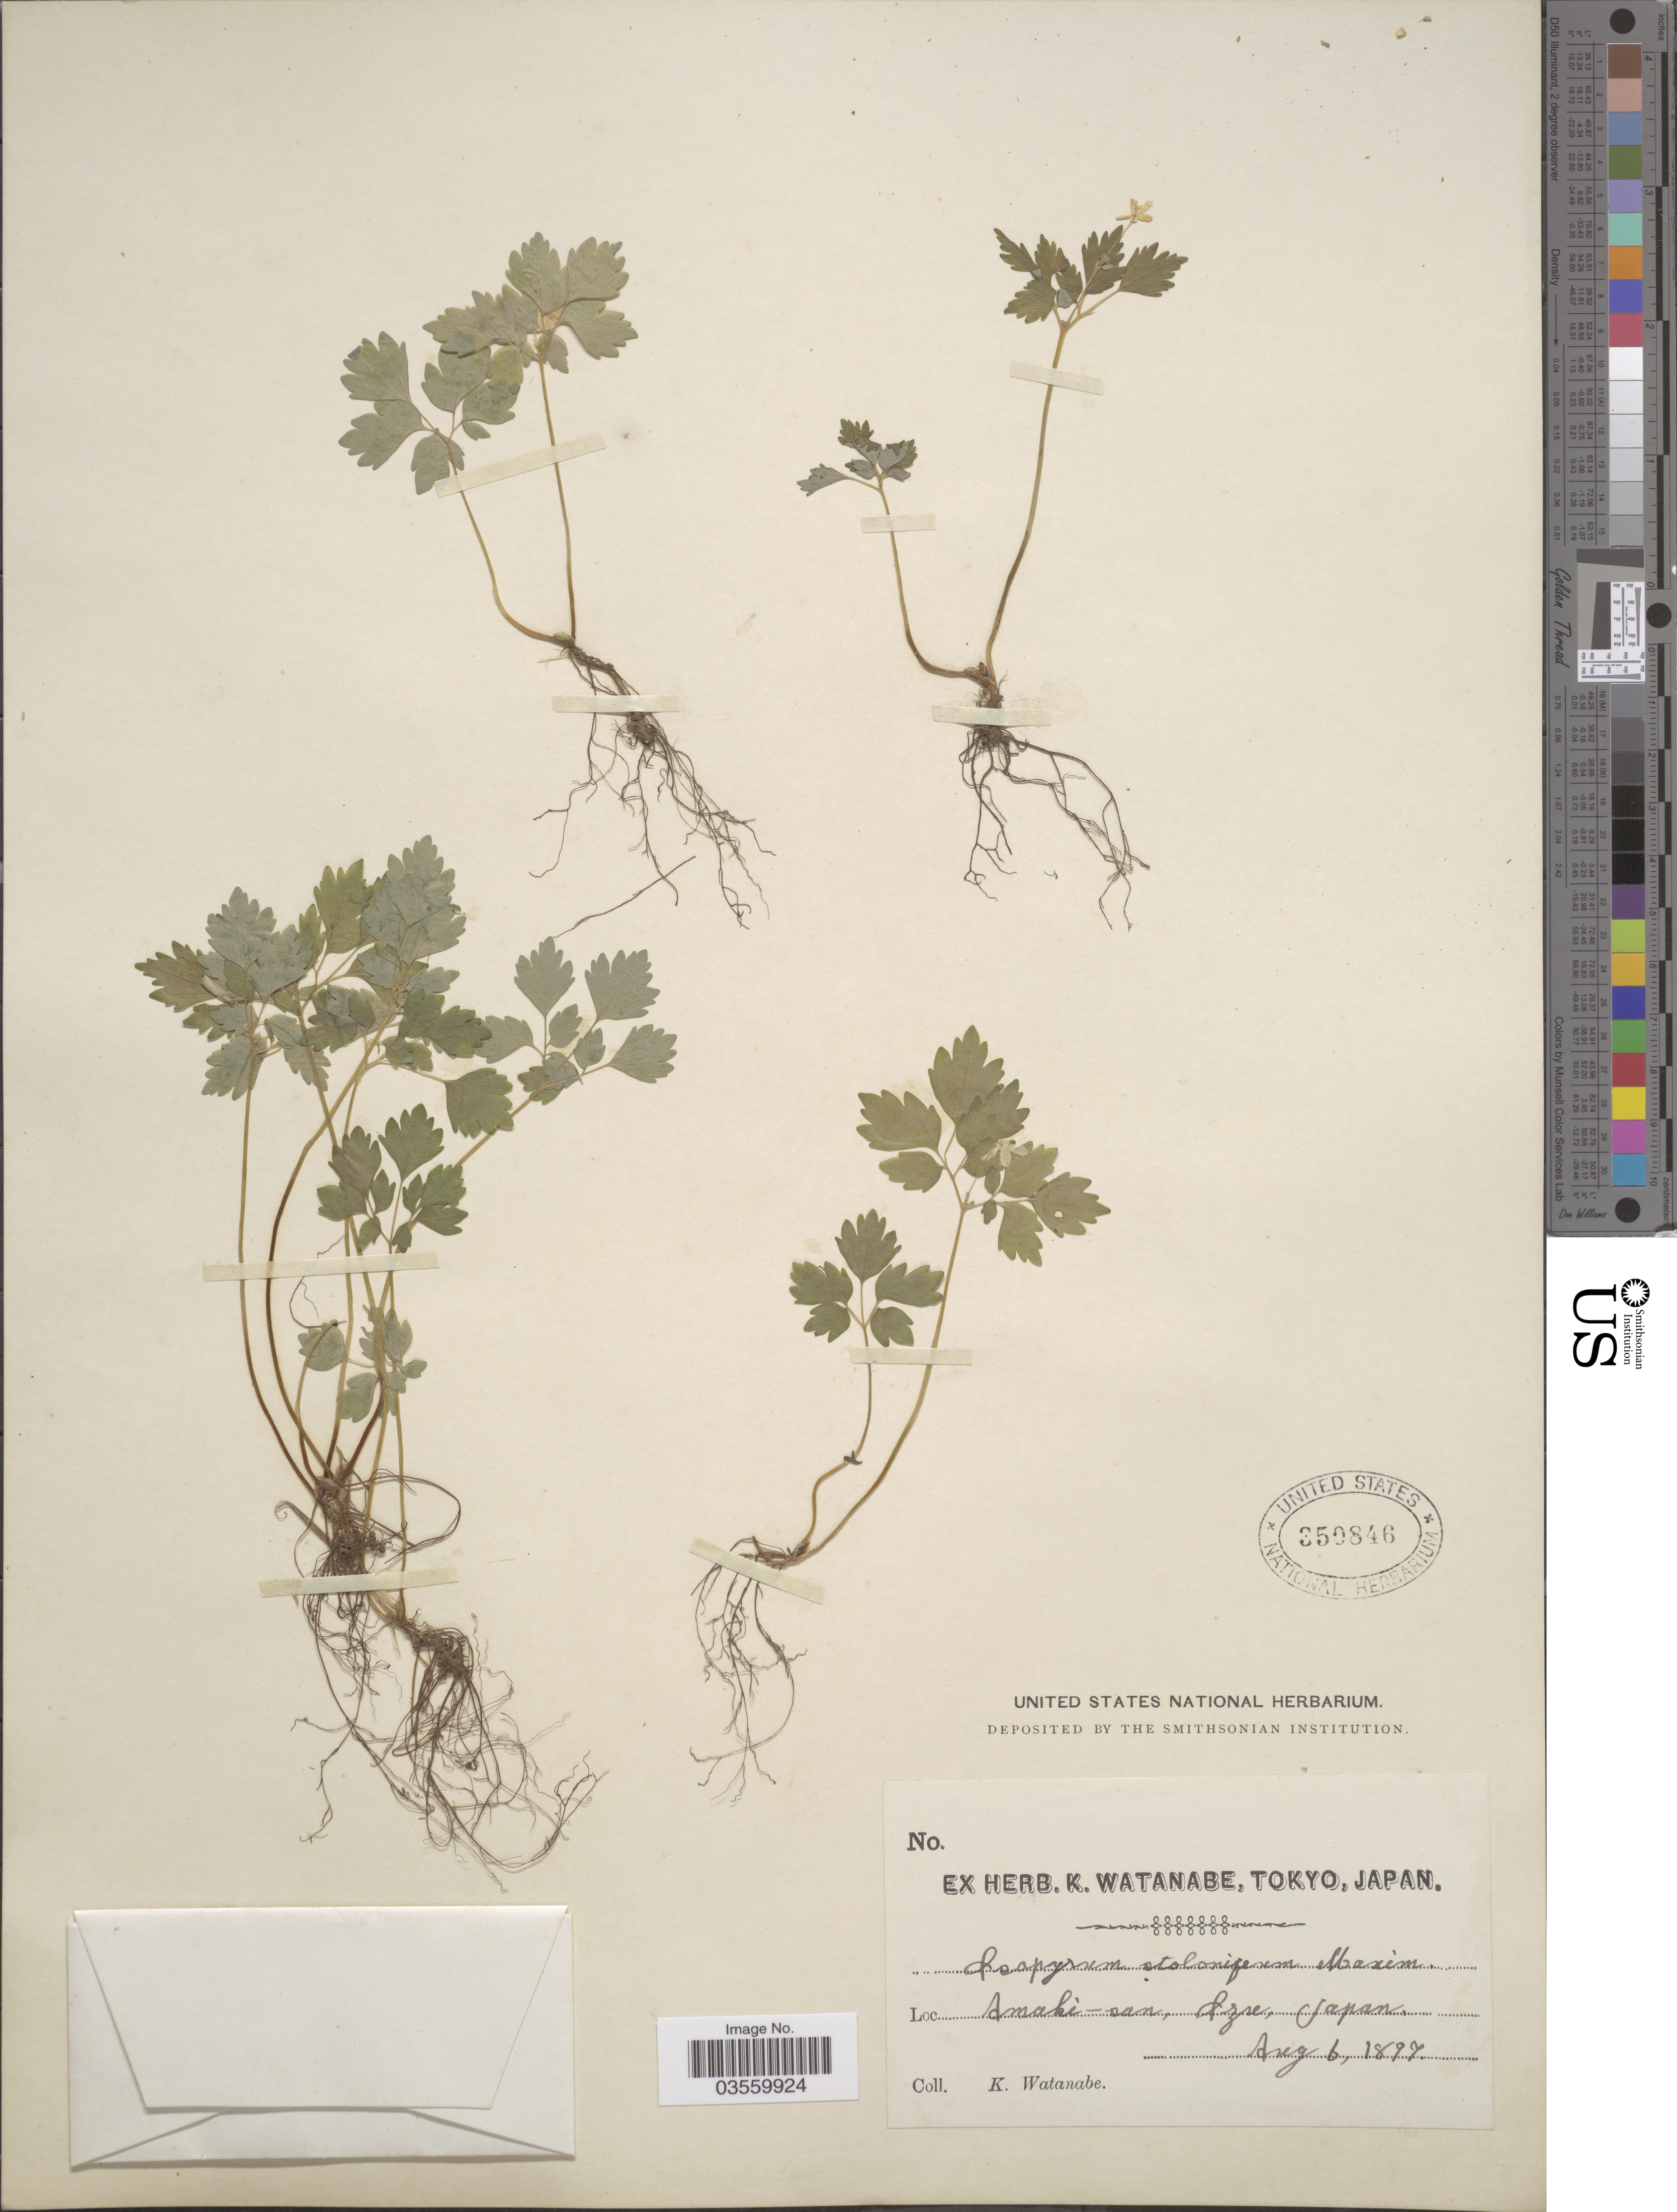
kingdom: Plantae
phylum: Tracheophyta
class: Magnoliopsida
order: Ranunculales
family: Ranunculaceae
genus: Dichocarpum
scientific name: Dichocarpum stoloniferum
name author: (Maxim.) W.T. Wang & P.K. Hsiao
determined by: Strong, Mark T., (BOT), Smithsonian Institution - National Museum of Natural History (UNITED STATES)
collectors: K. Watanabe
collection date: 1897-08-06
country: Japan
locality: Amaki-san, Izu.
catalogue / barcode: US 350846